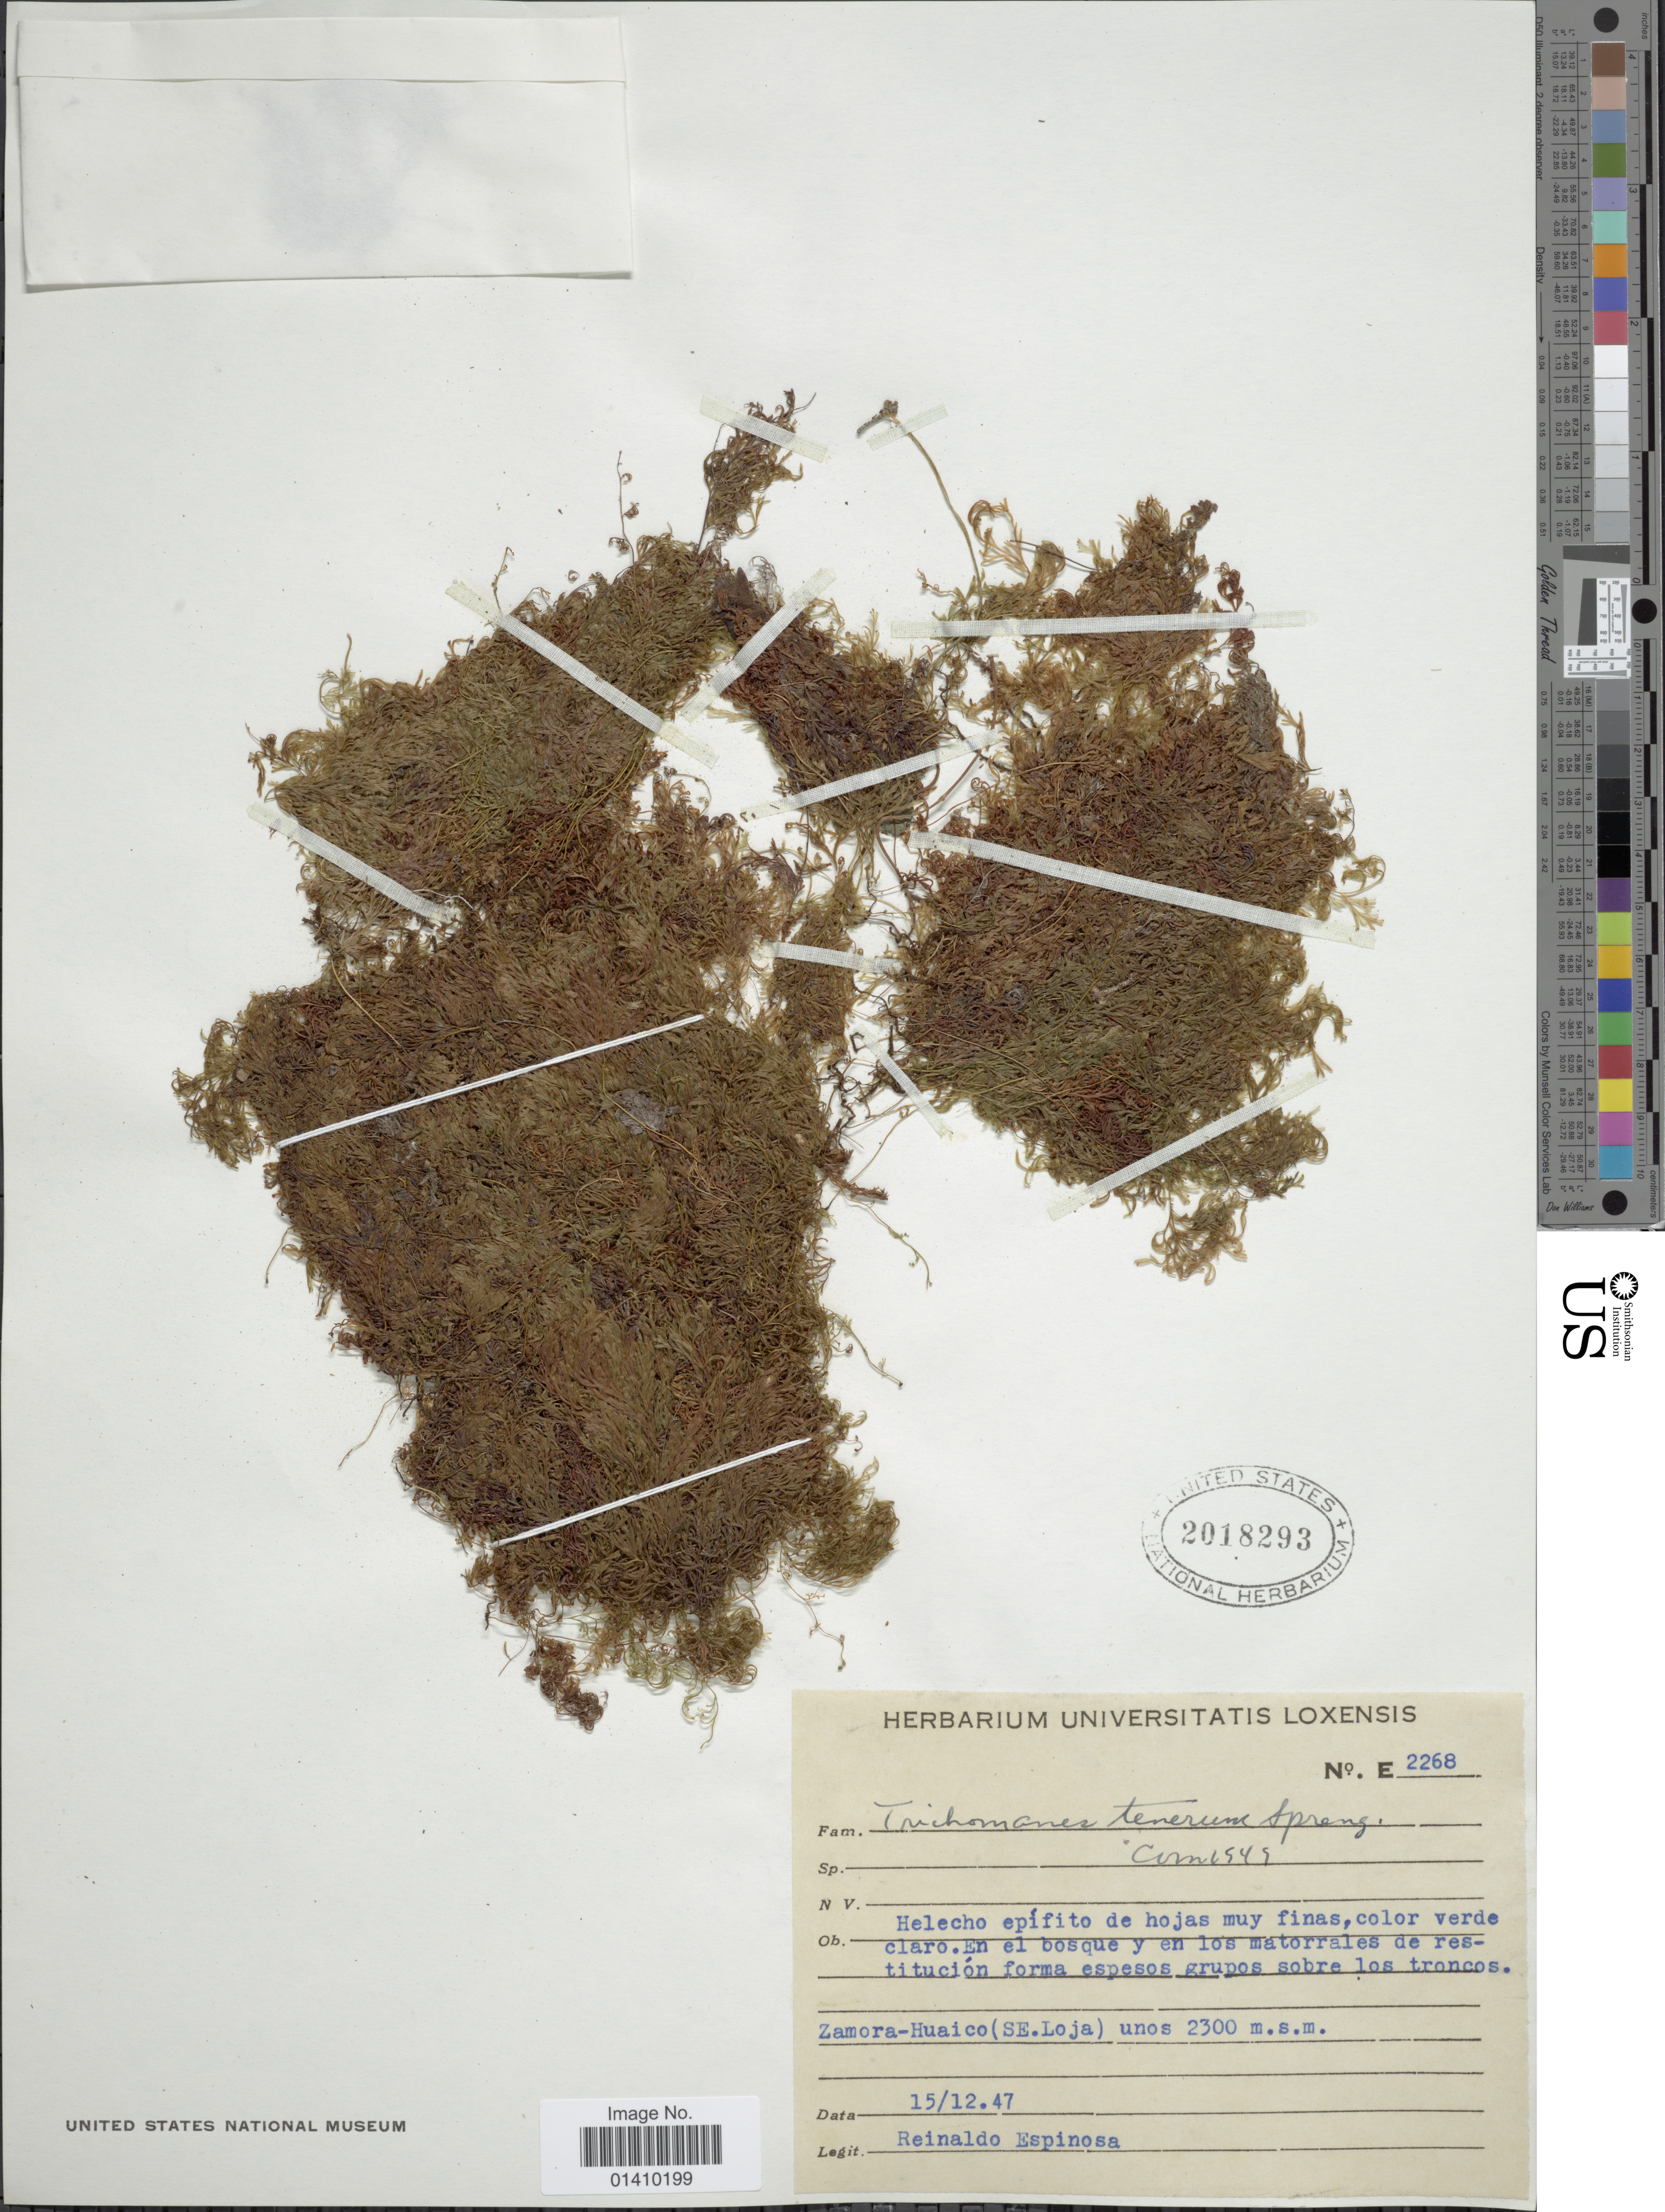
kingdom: Plantae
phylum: Tracheophyta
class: Polypodiopsida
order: Hymenophyllales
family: Hymenophyllaceae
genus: Polyphlebium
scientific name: Polyphlebium tenerum (A. Spreng.) comb. ined., 2015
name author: (A. Spreng.)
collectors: R. Espinosa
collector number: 2268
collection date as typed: Transcribed d/m/y: 15/12/47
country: Ecuador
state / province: Loja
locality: Zamora-Huaico (SE. Loja)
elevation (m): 2300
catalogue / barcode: US 2018293